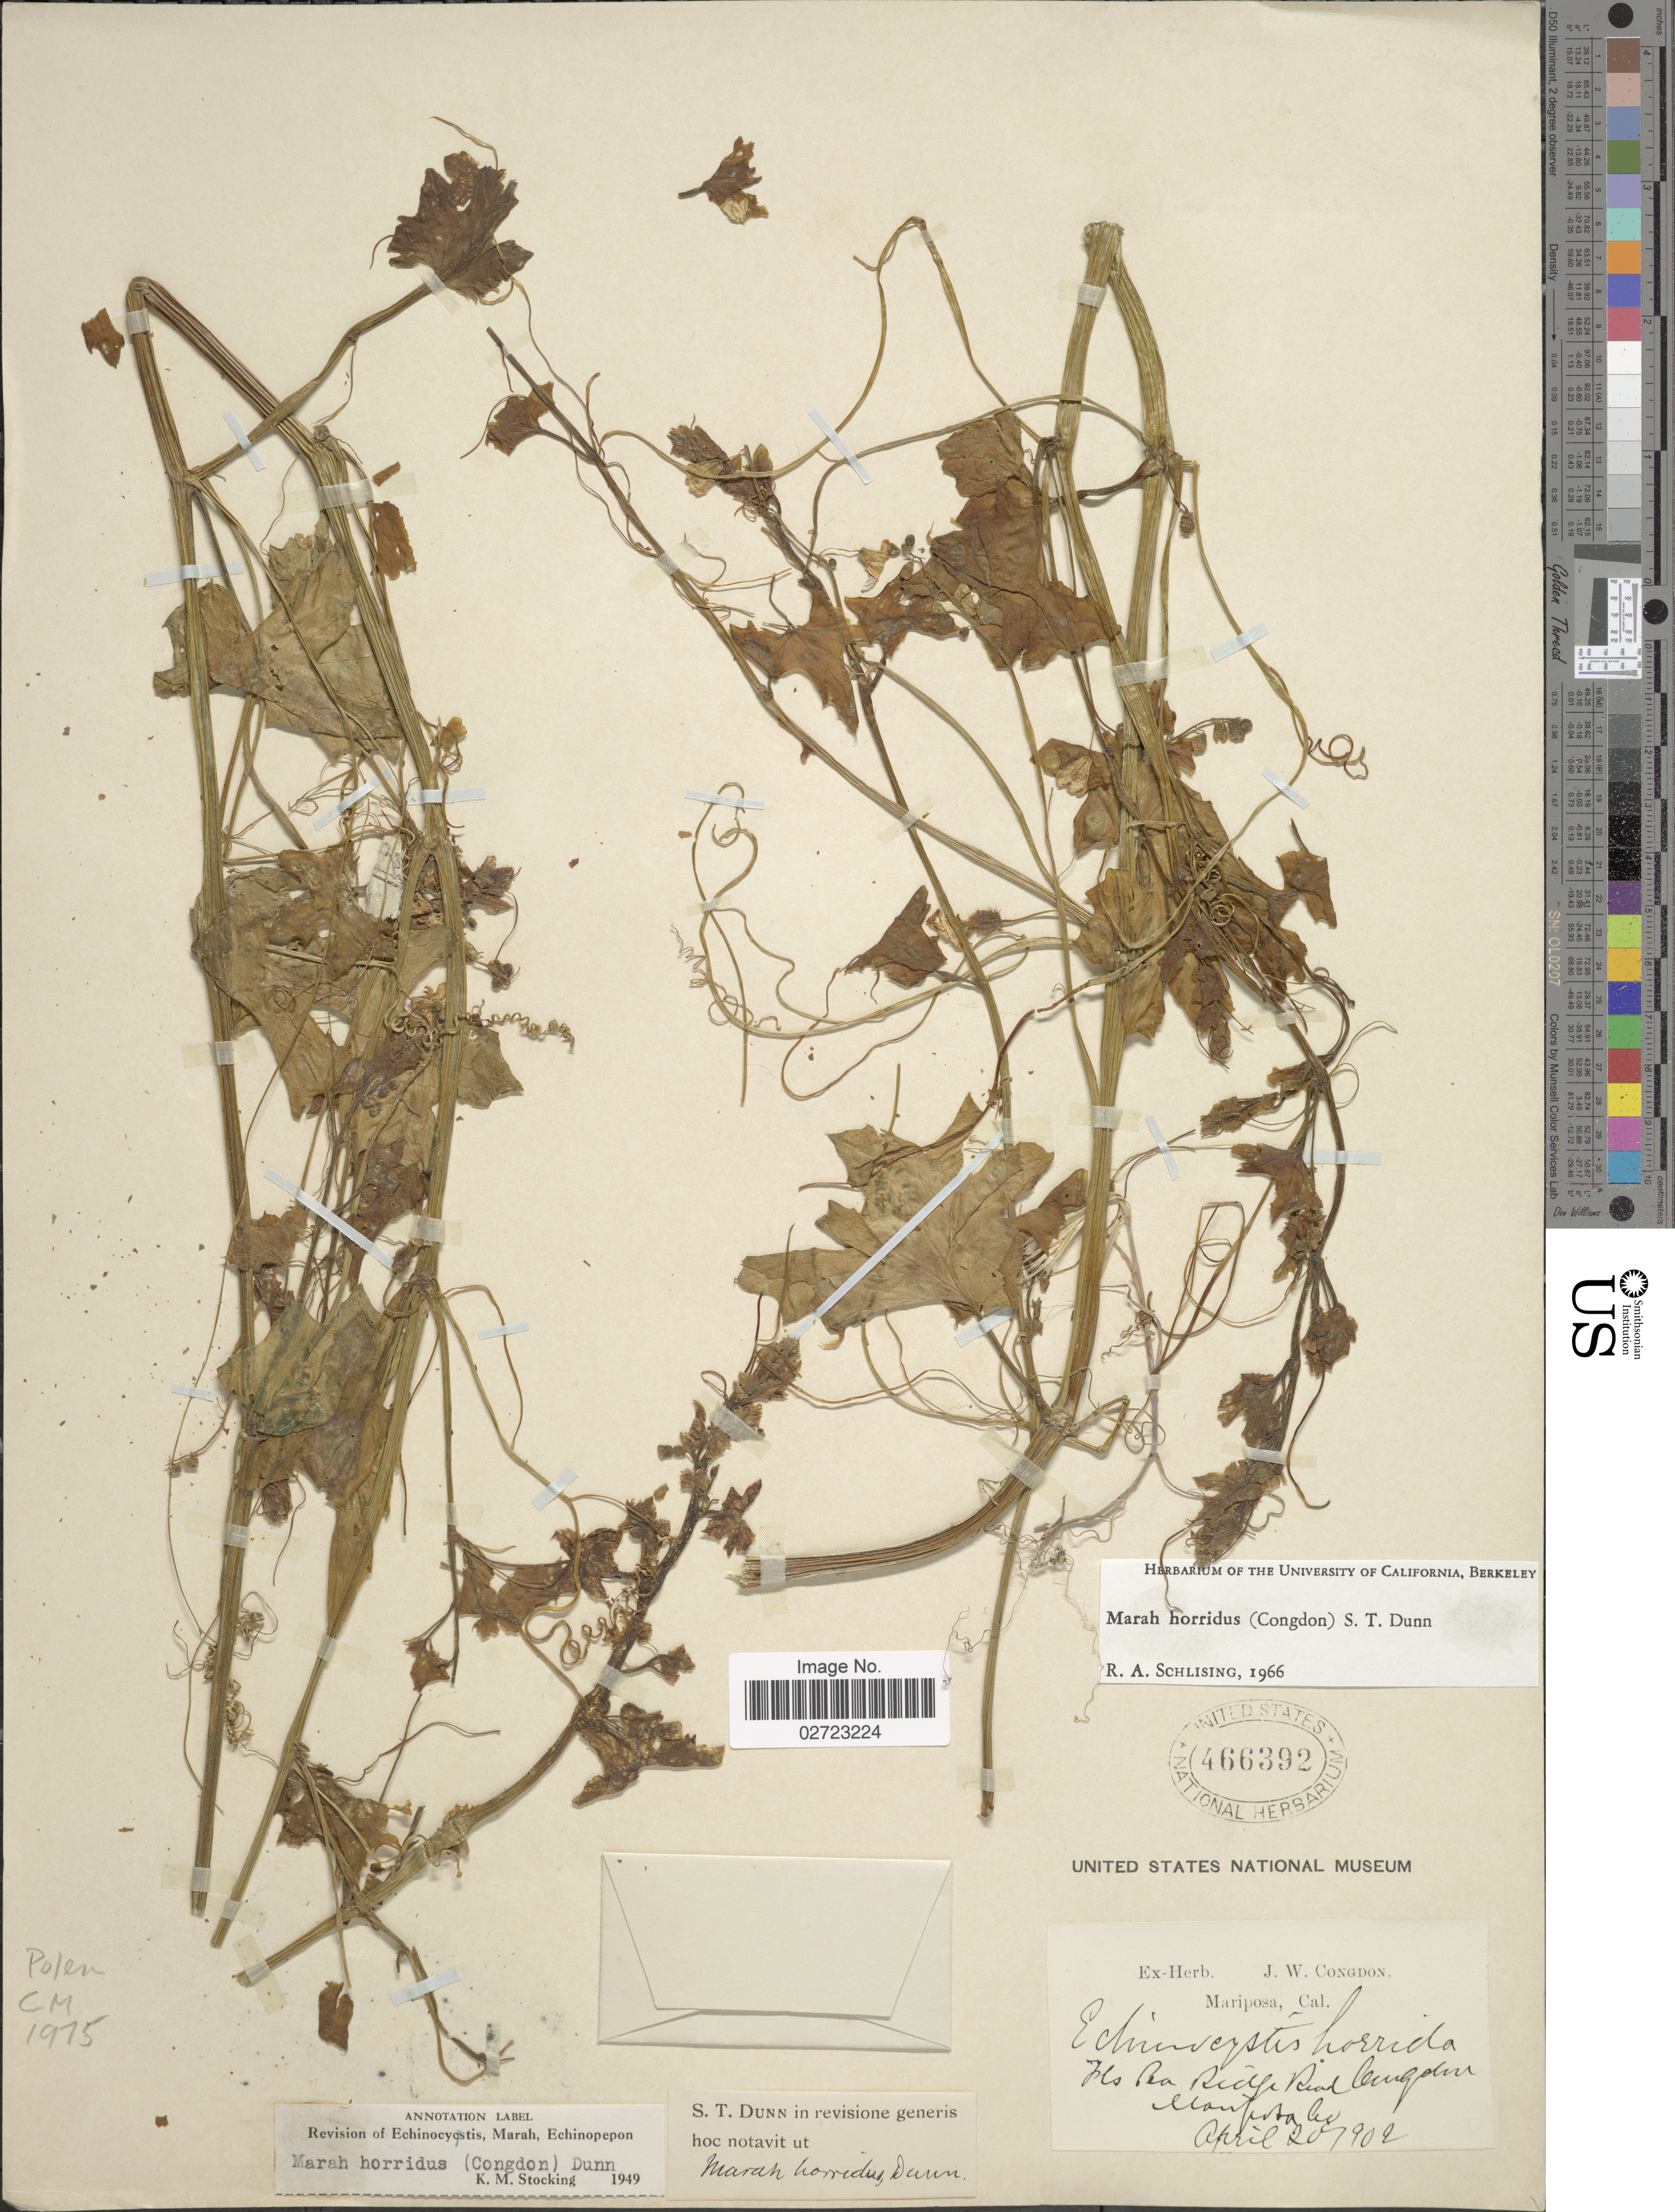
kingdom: Plantae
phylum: Tracheophyta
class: Magnoliopsida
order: Cucurbitales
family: Cucurbitaceae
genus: Marah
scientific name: Marah horrida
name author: (Congdon) Dunn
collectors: ex herb. J. W. Congdon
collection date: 1902-04-20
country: United States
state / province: California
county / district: Mariposa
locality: Fls Ra Ridge Road Congdon Mariposa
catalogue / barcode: US 466392